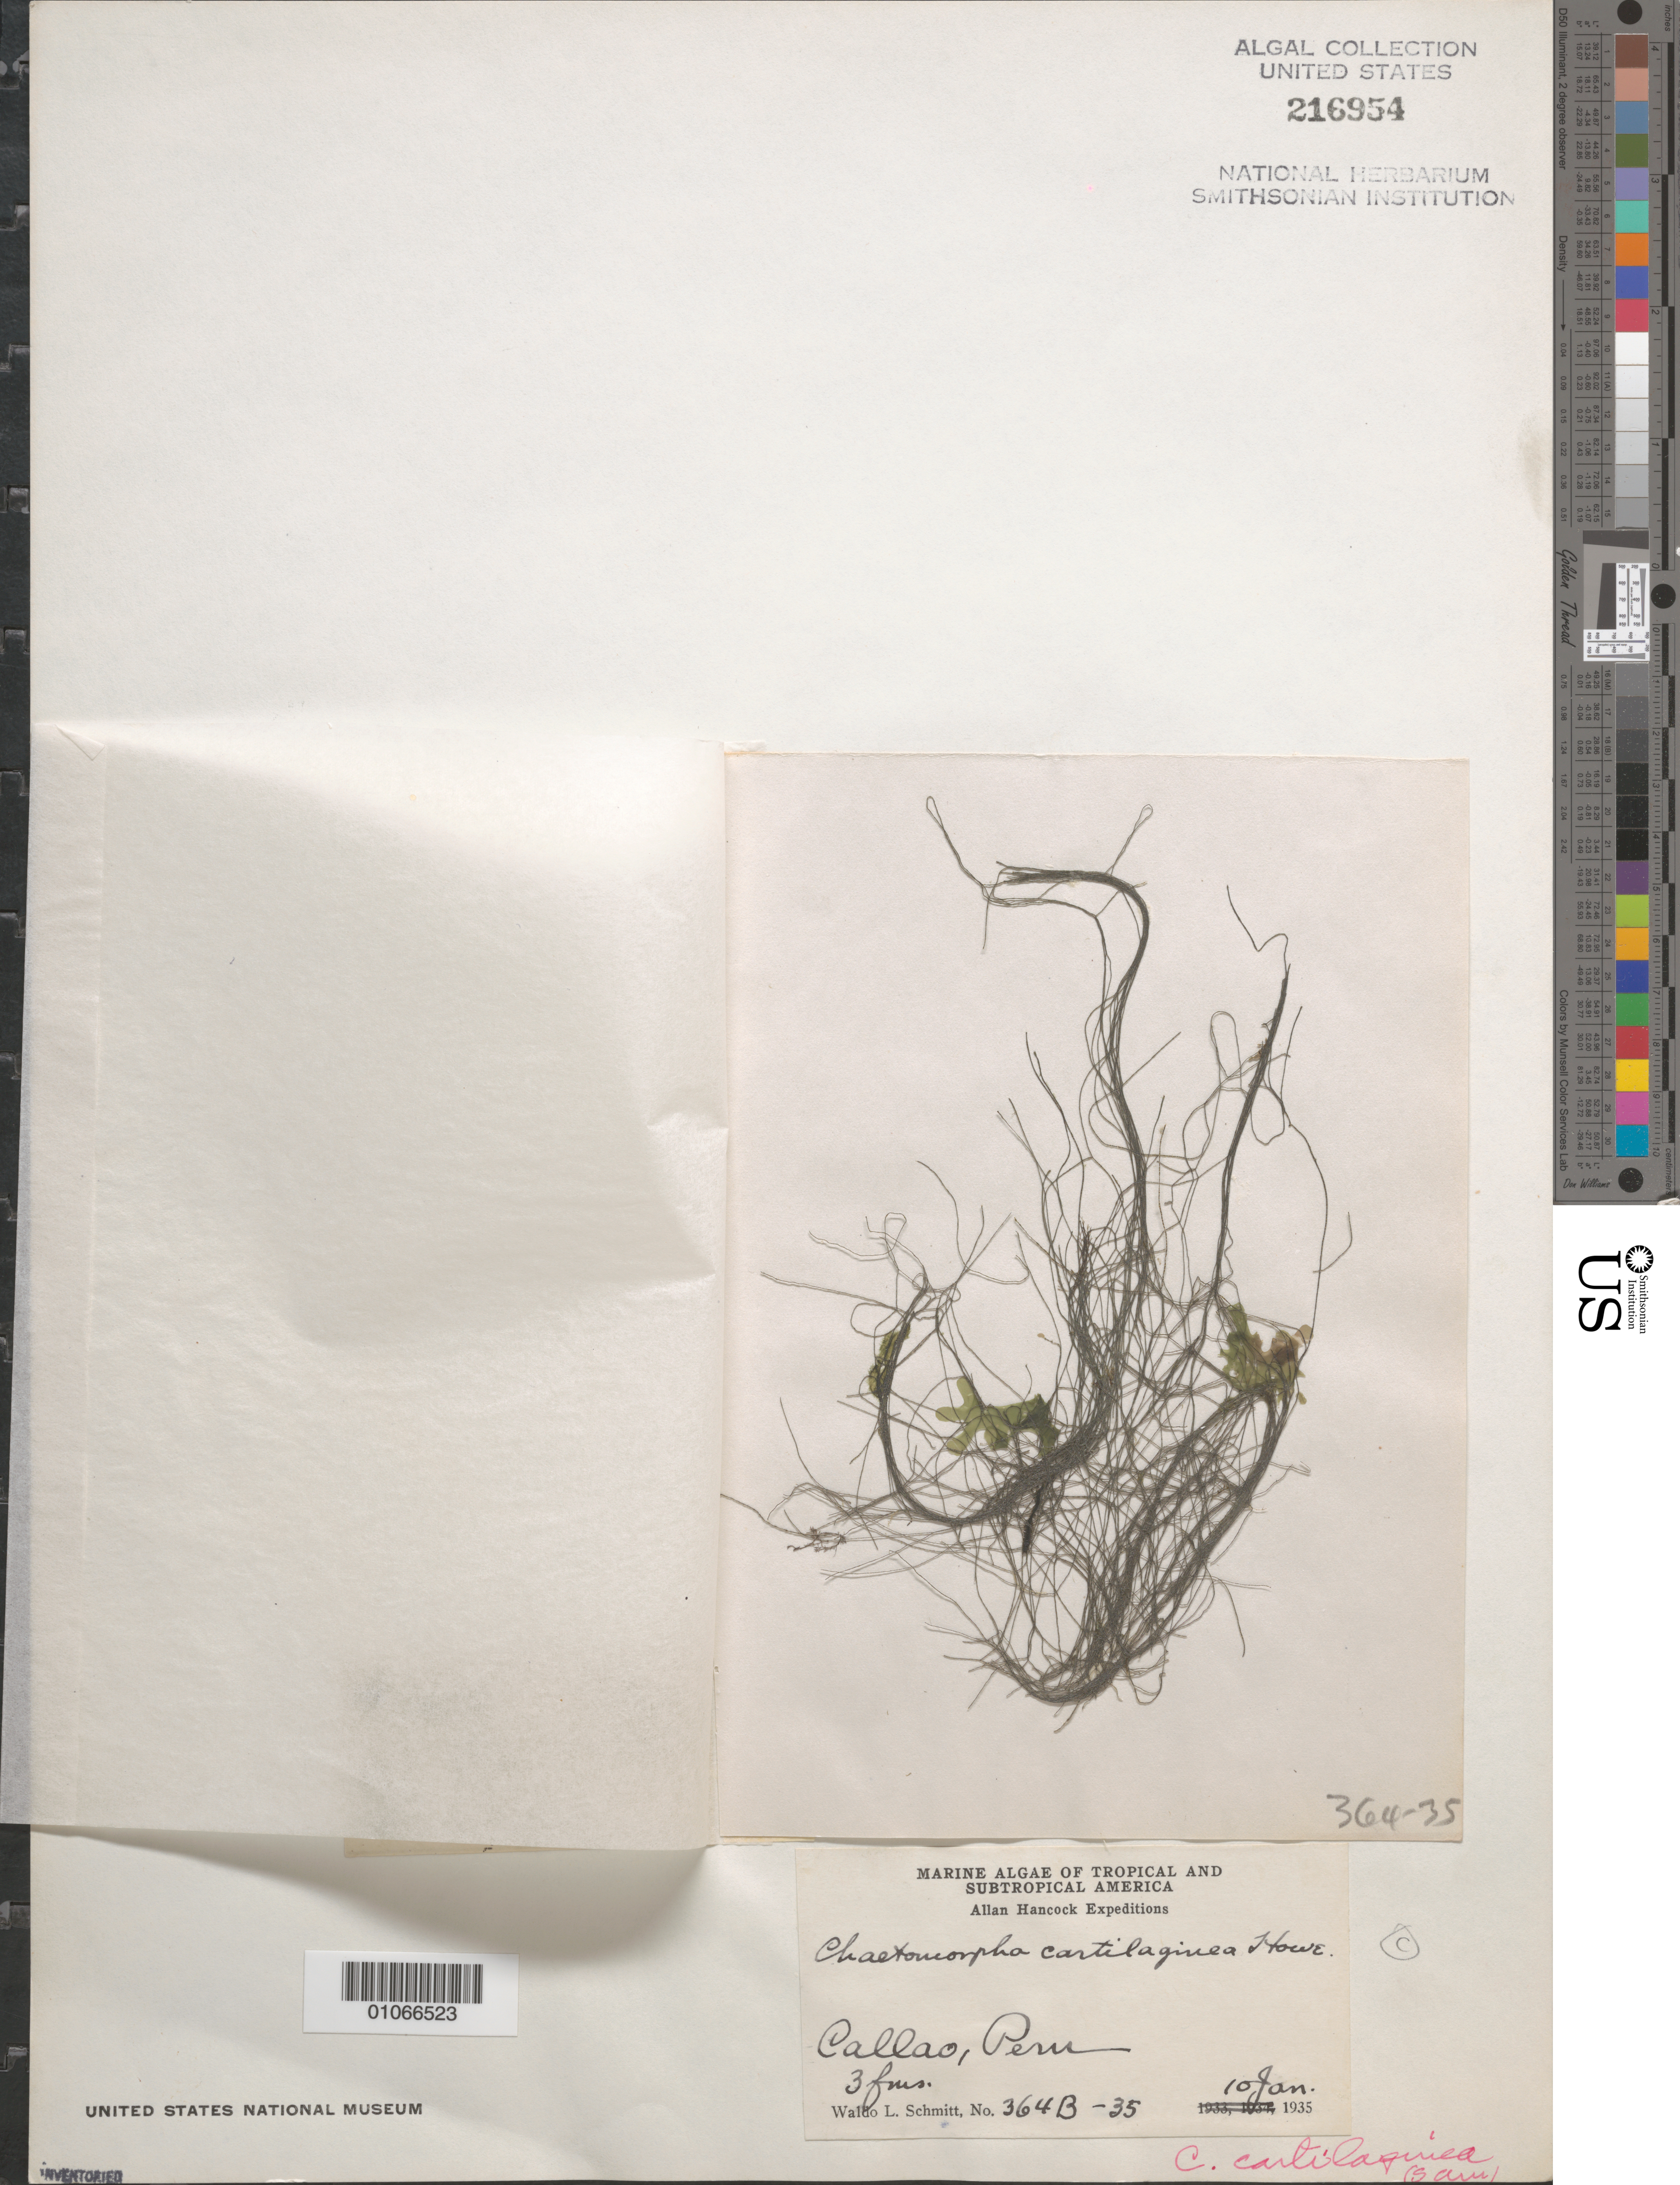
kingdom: Plantae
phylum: Chlorophyta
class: Ulvophyceae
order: Cladophorales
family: Cladophoraceae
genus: Chaetomorpha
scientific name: Chaetomorpha cartilaginea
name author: M. Howe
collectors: W. L. Schmitt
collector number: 364B-35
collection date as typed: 10 Jan 1935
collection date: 1935-01-10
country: Peru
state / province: Callao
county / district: Callao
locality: Callao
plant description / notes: Allan Hancock Expeditions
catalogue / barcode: US 216954